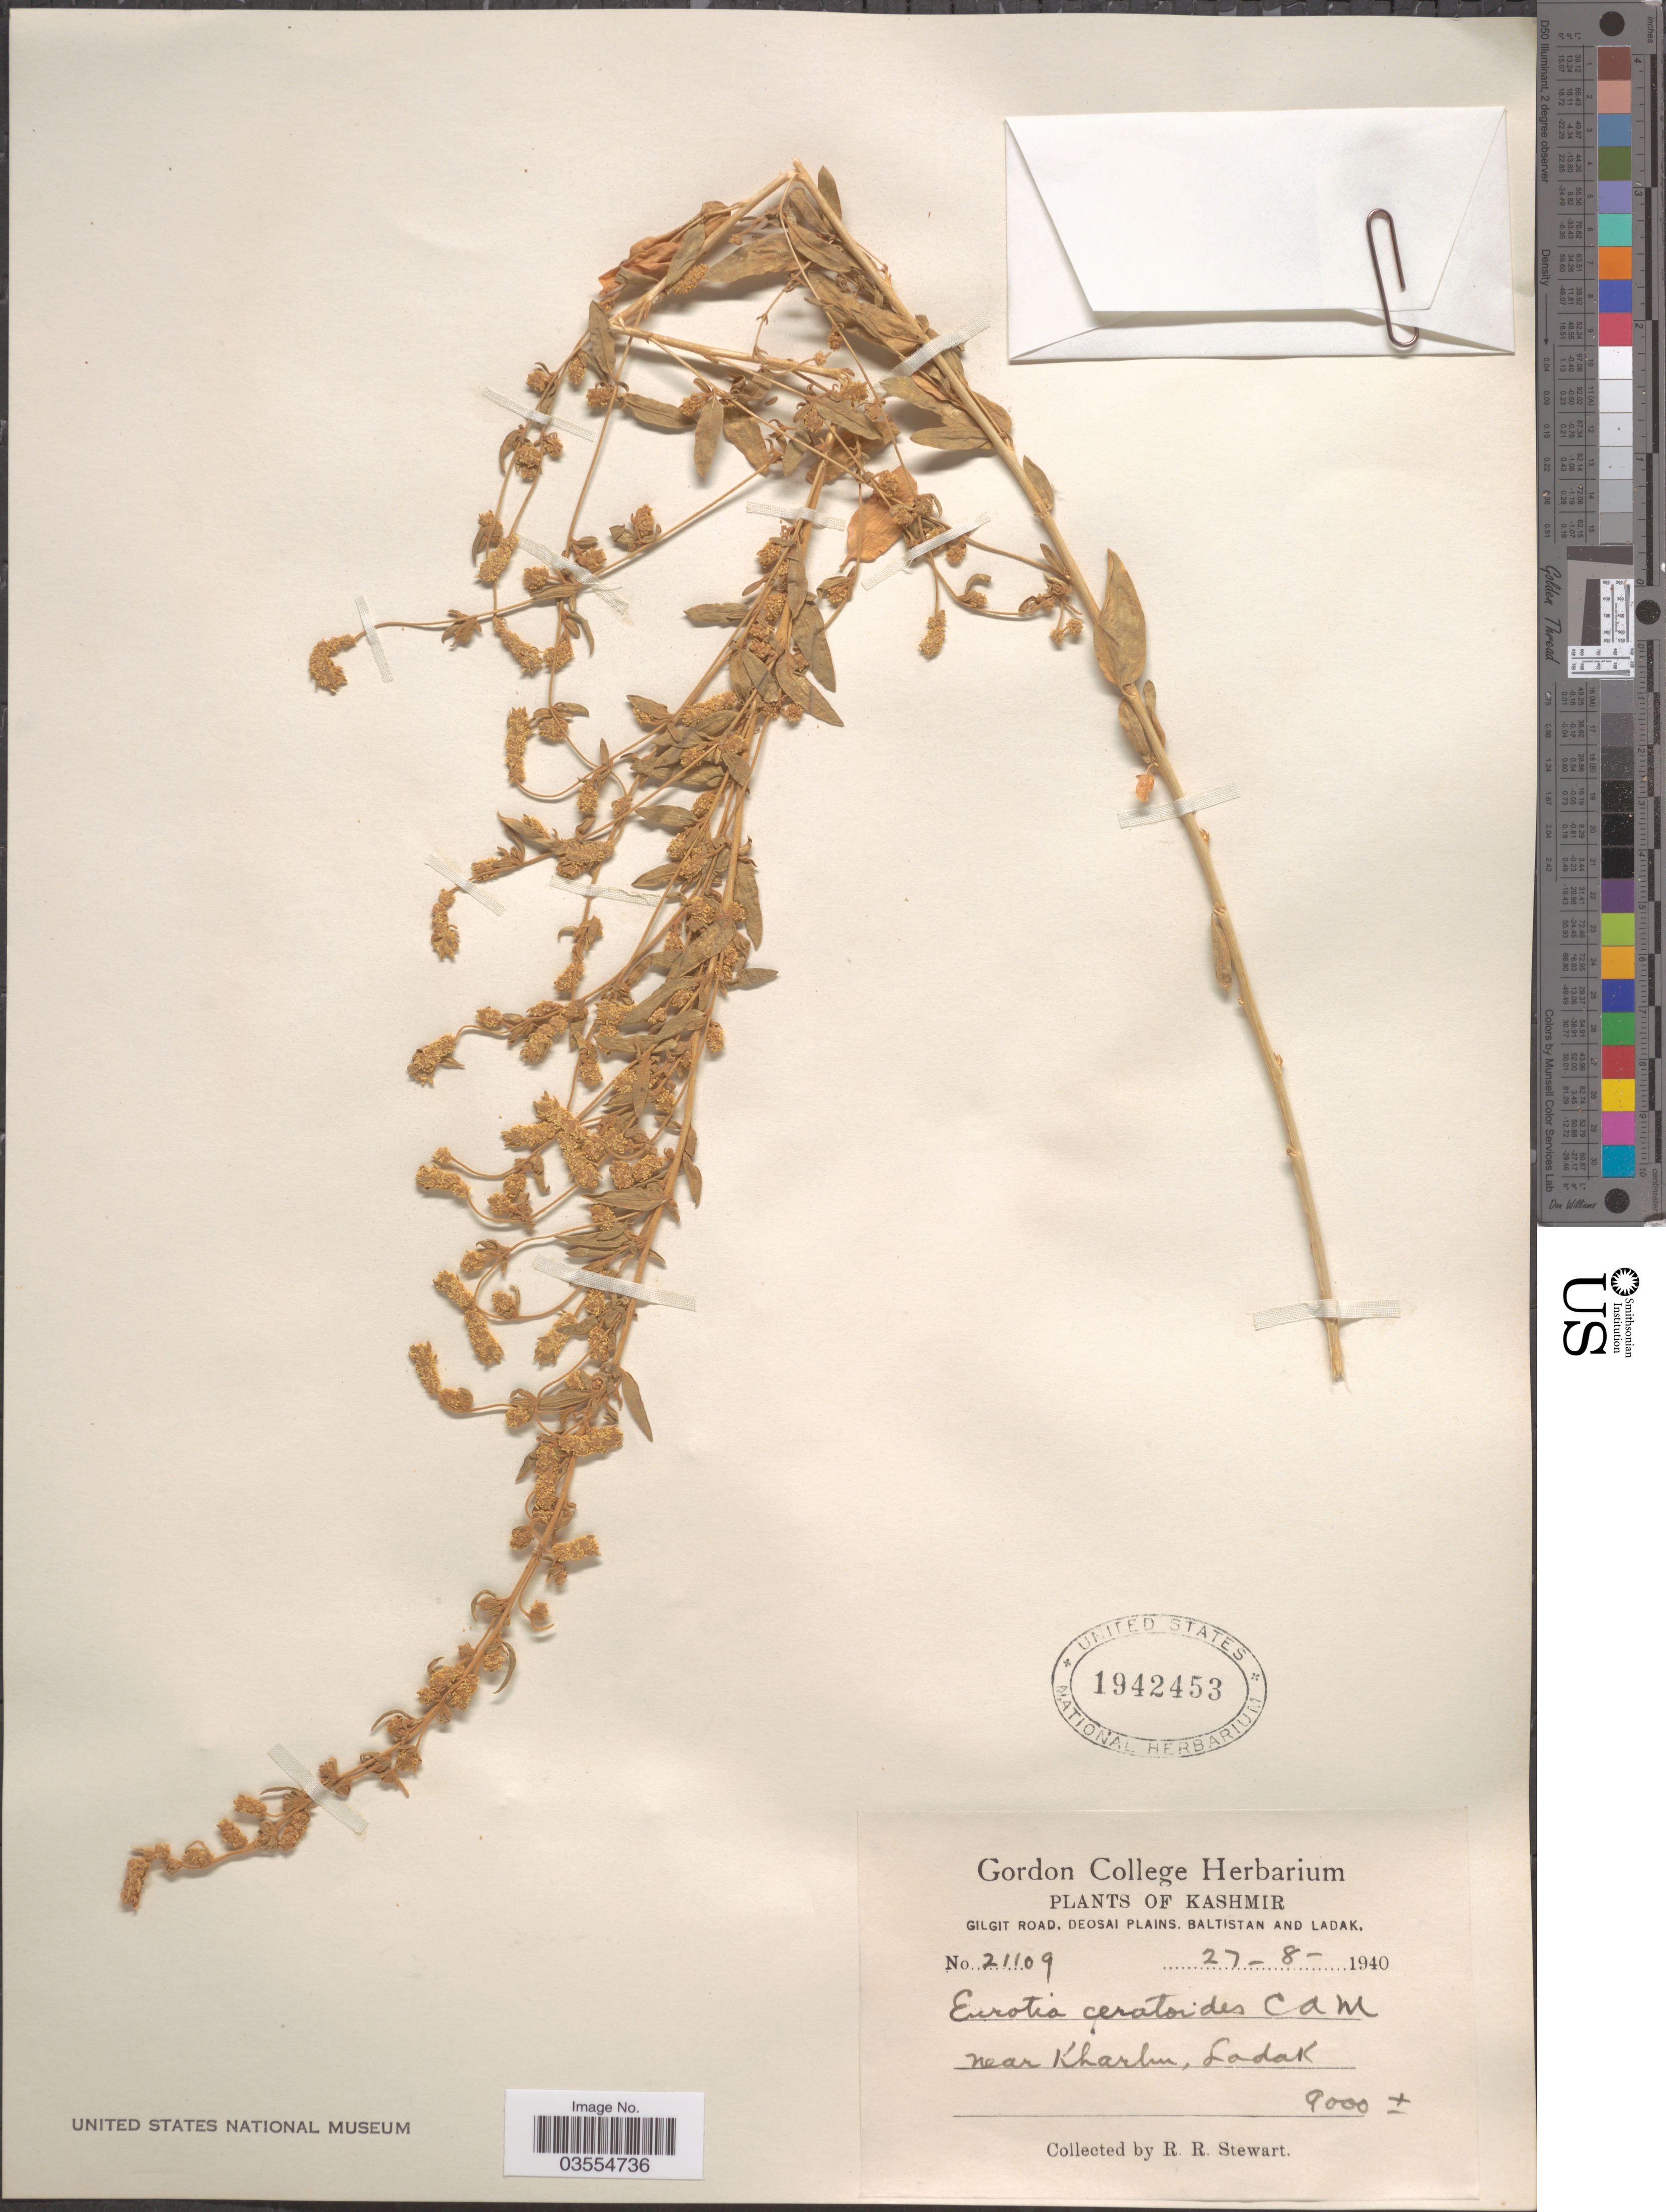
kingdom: Plantae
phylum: Tracheophyta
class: Magnoliopsida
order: Caryophyllales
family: Amaranthaceae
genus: Krascheninnikovia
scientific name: Krascheninnikovia ceratoides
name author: (L.) Gueldenst.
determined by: U.S. National Herbarium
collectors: R. Stewart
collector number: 21109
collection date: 1940-08-27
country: India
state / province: Ladakh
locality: Kashmir. Gilgit Road, Deosai Plains, Baltistan and Ladak. Near Kharbu, Ladak.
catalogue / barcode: US 1942453